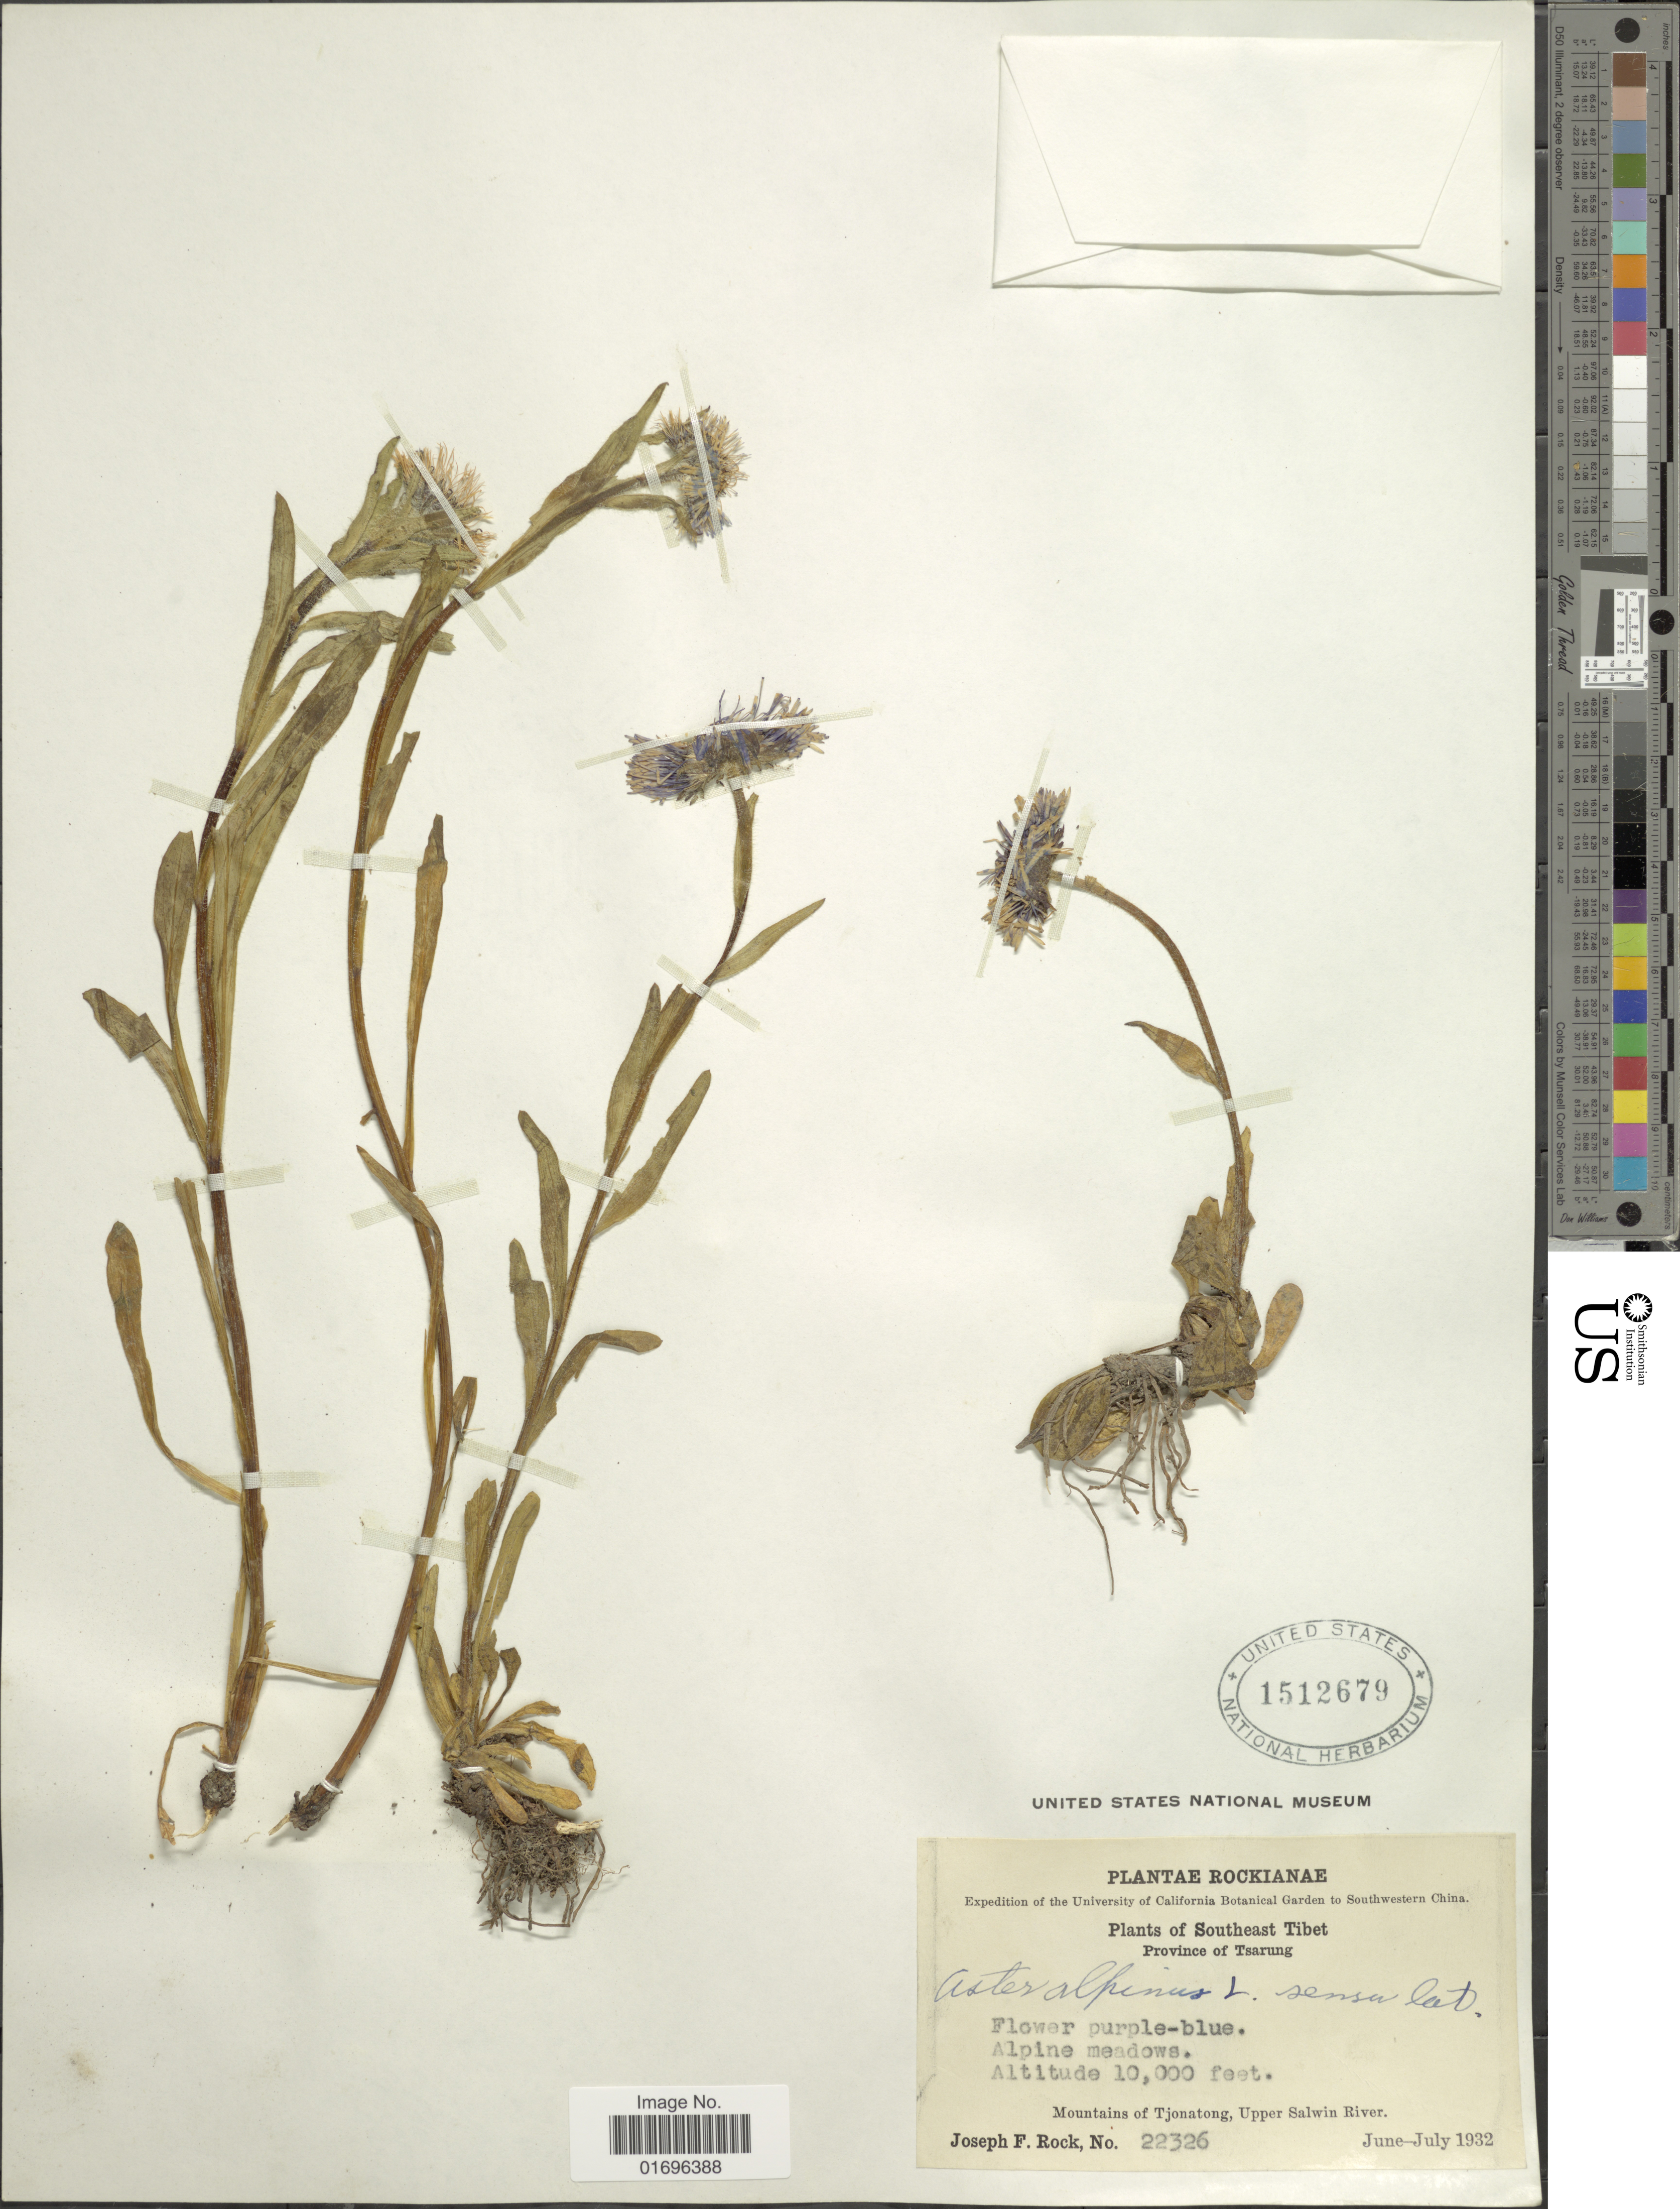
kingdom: Plantae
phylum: Tracheophyta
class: Magnoliopsida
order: Asterales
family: Asteraceae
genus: Aster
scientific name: Aster alpinus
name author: L.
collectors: J. F. Rock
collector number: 22326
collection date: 1932-06/1932-07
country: China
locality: Rockianae. Southwestern China. Southeast Tibet. Province of Tsarung. Mountains of Tjonatong, Upper Salwin River.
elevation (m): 3048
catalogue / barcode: US 1512679